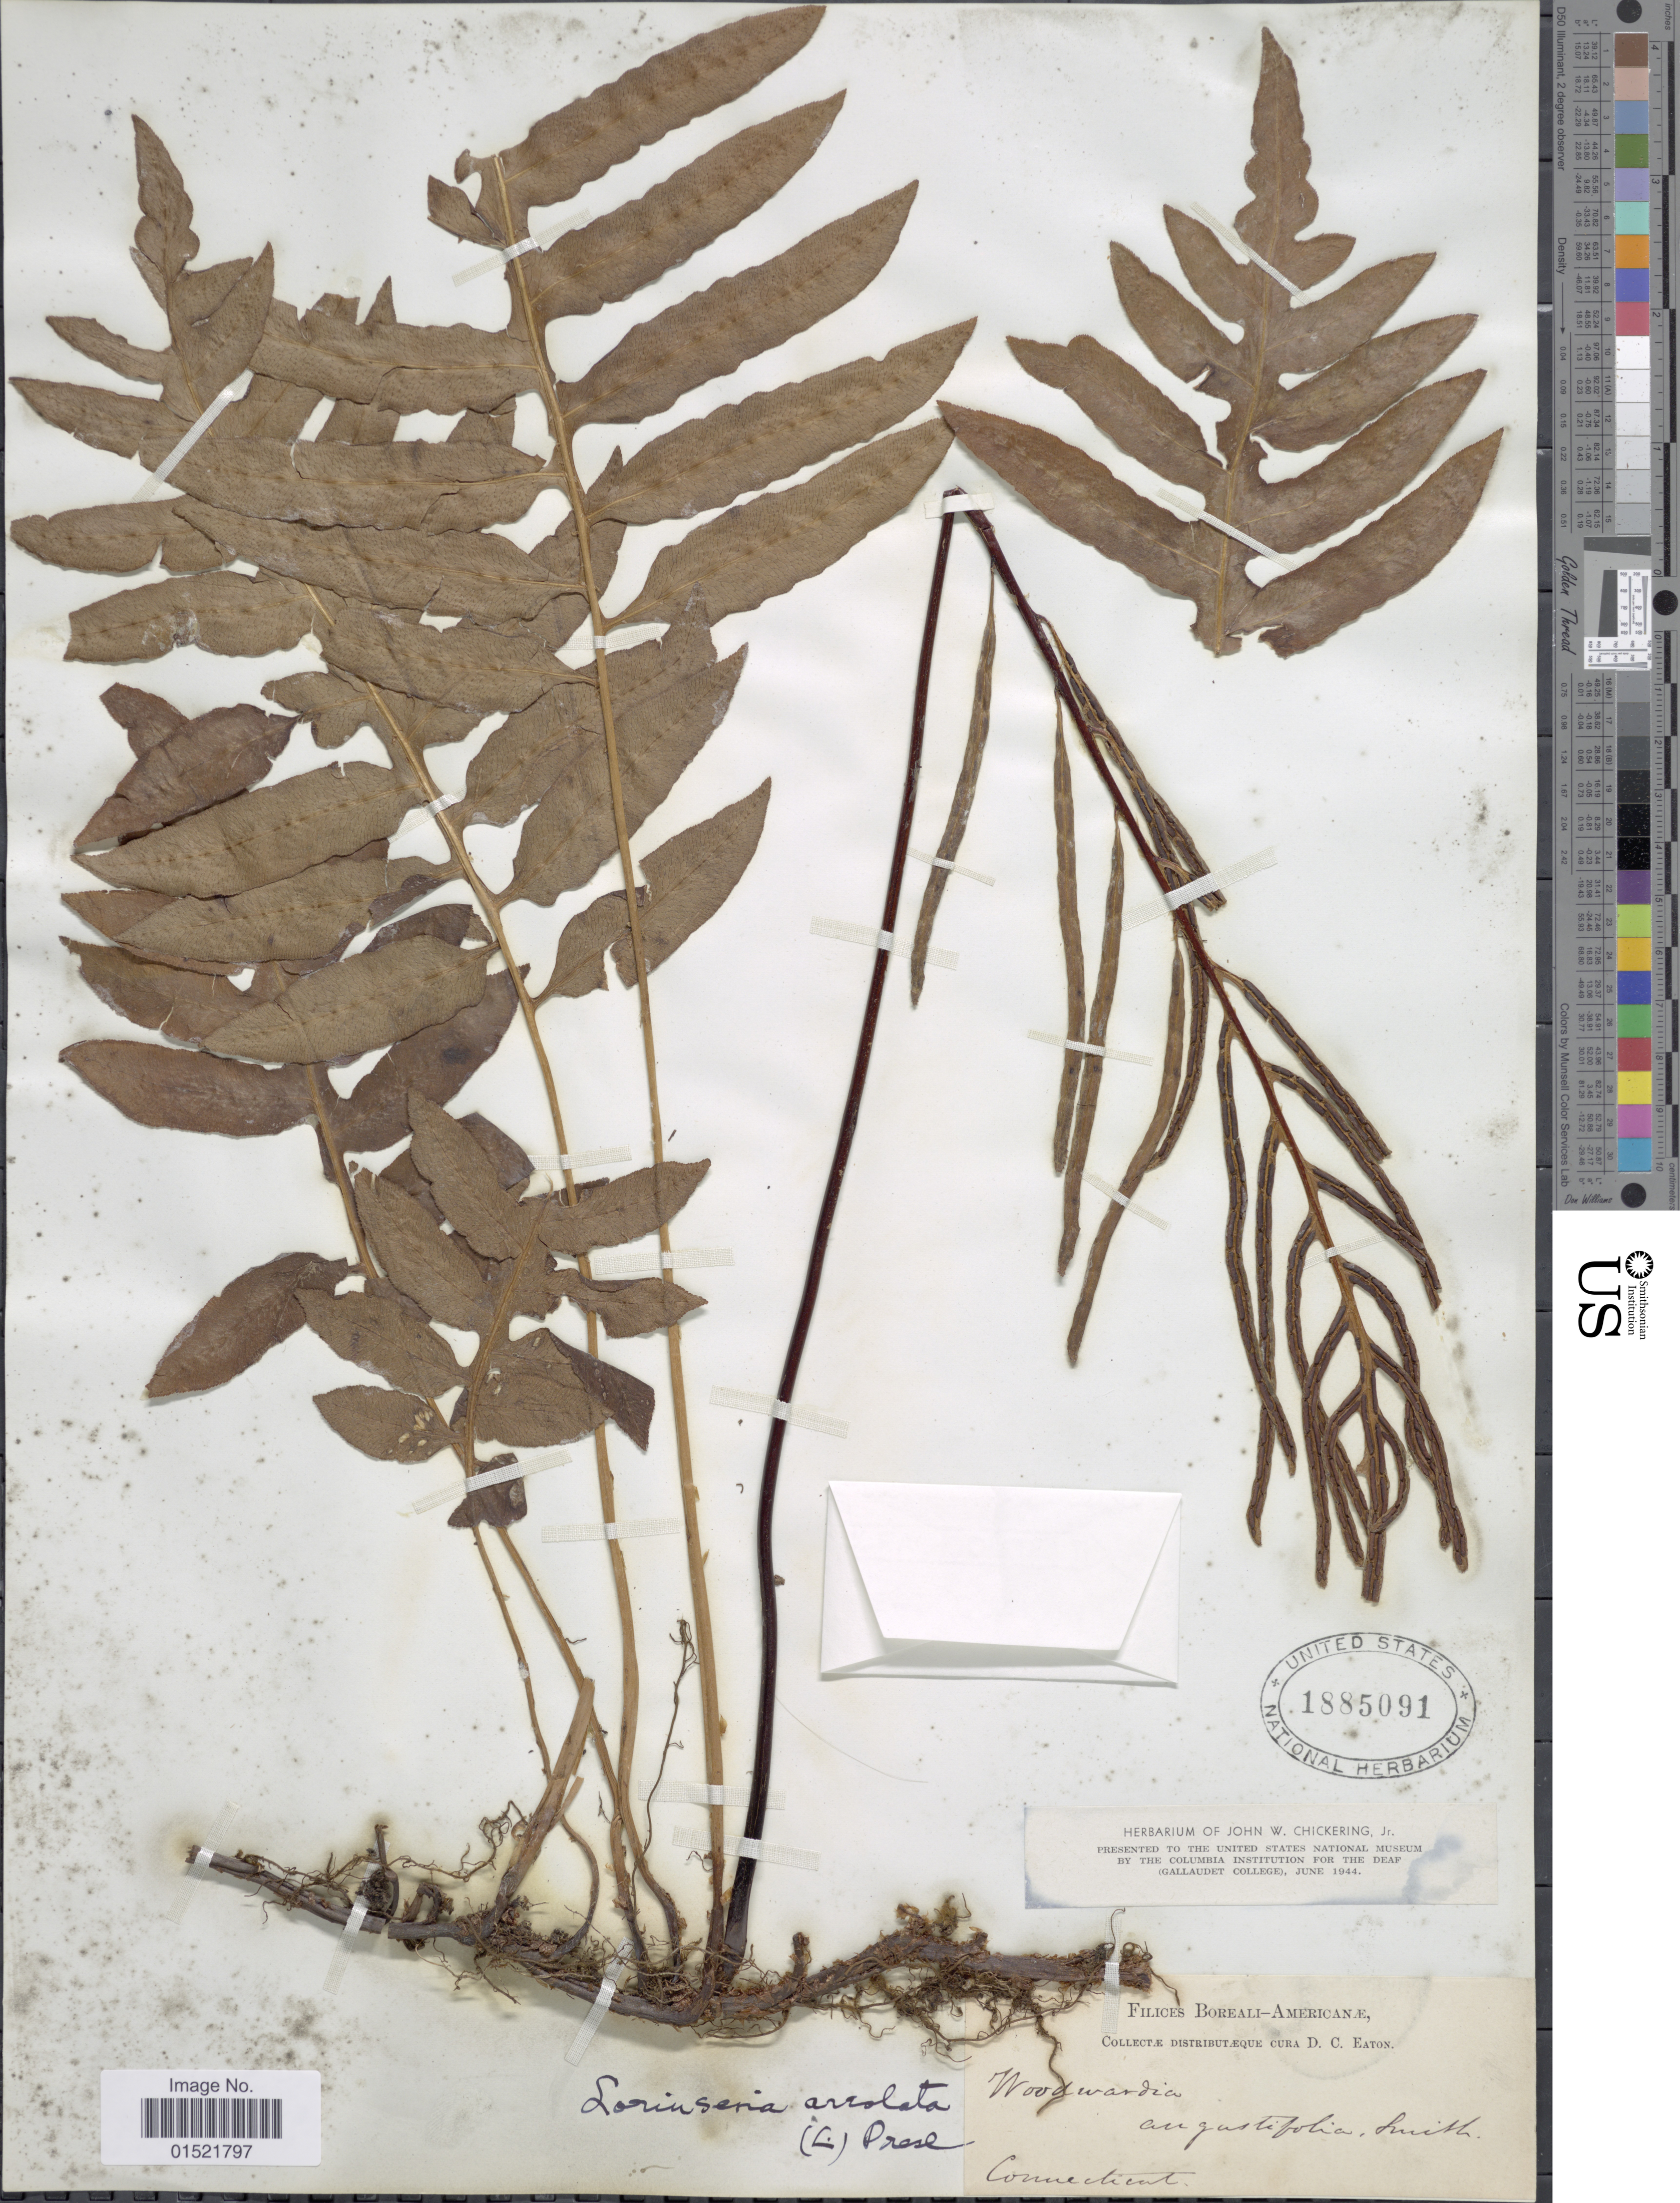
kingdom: Plantae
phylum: Tracheophyta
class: Polypodiopsida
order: Polypodiales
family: Blechnaceae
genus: Woodwardia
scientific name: Woodwardia areolata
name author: (L.) T. Moore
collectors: D. Eaton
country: United States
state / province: Connecticut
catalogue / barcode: US 1885091